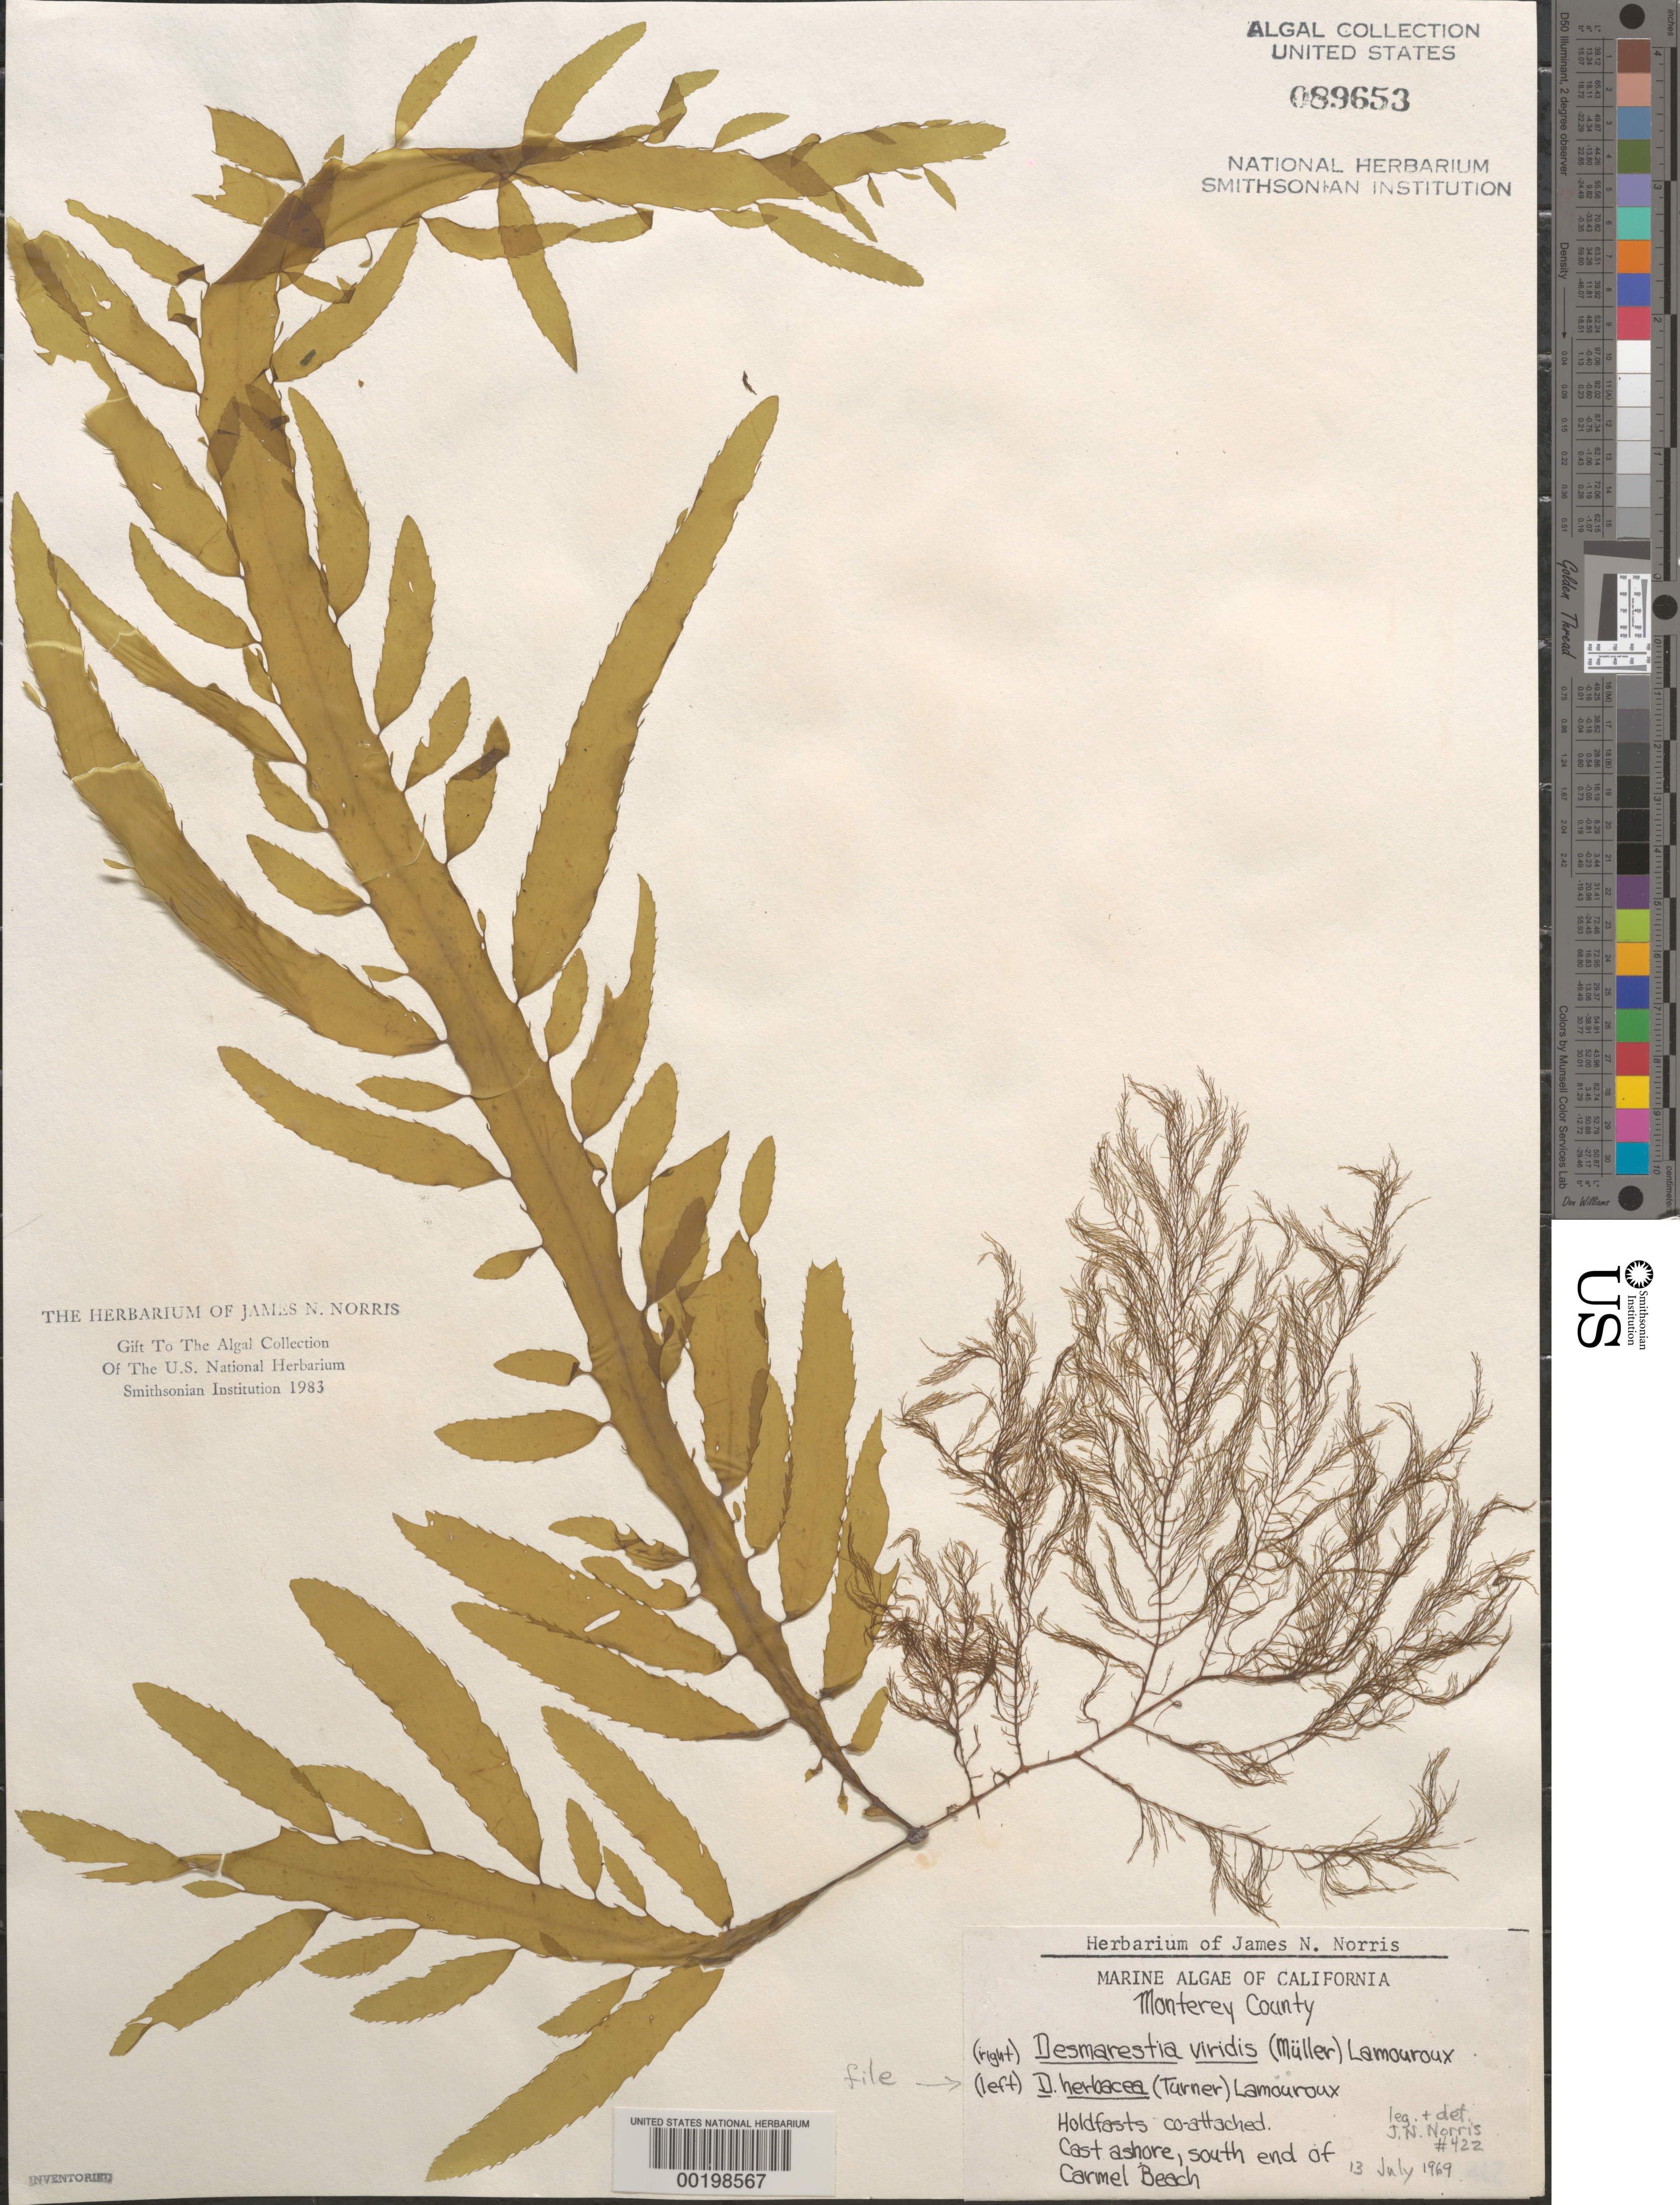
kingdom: Chromista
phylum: Ochrophyta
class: Phaeophyceae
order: Desmarestiales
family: Desmarestiaceae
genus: Desmarestia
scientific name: Desmarestia herbacea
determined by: Norris, James N.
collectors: J. N. Norris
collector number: JN-422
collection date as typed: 13 Jul 1969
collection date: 1969-07-13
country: United States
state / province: California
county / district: Monterey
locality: Carmel Beach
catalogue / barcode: US 89653